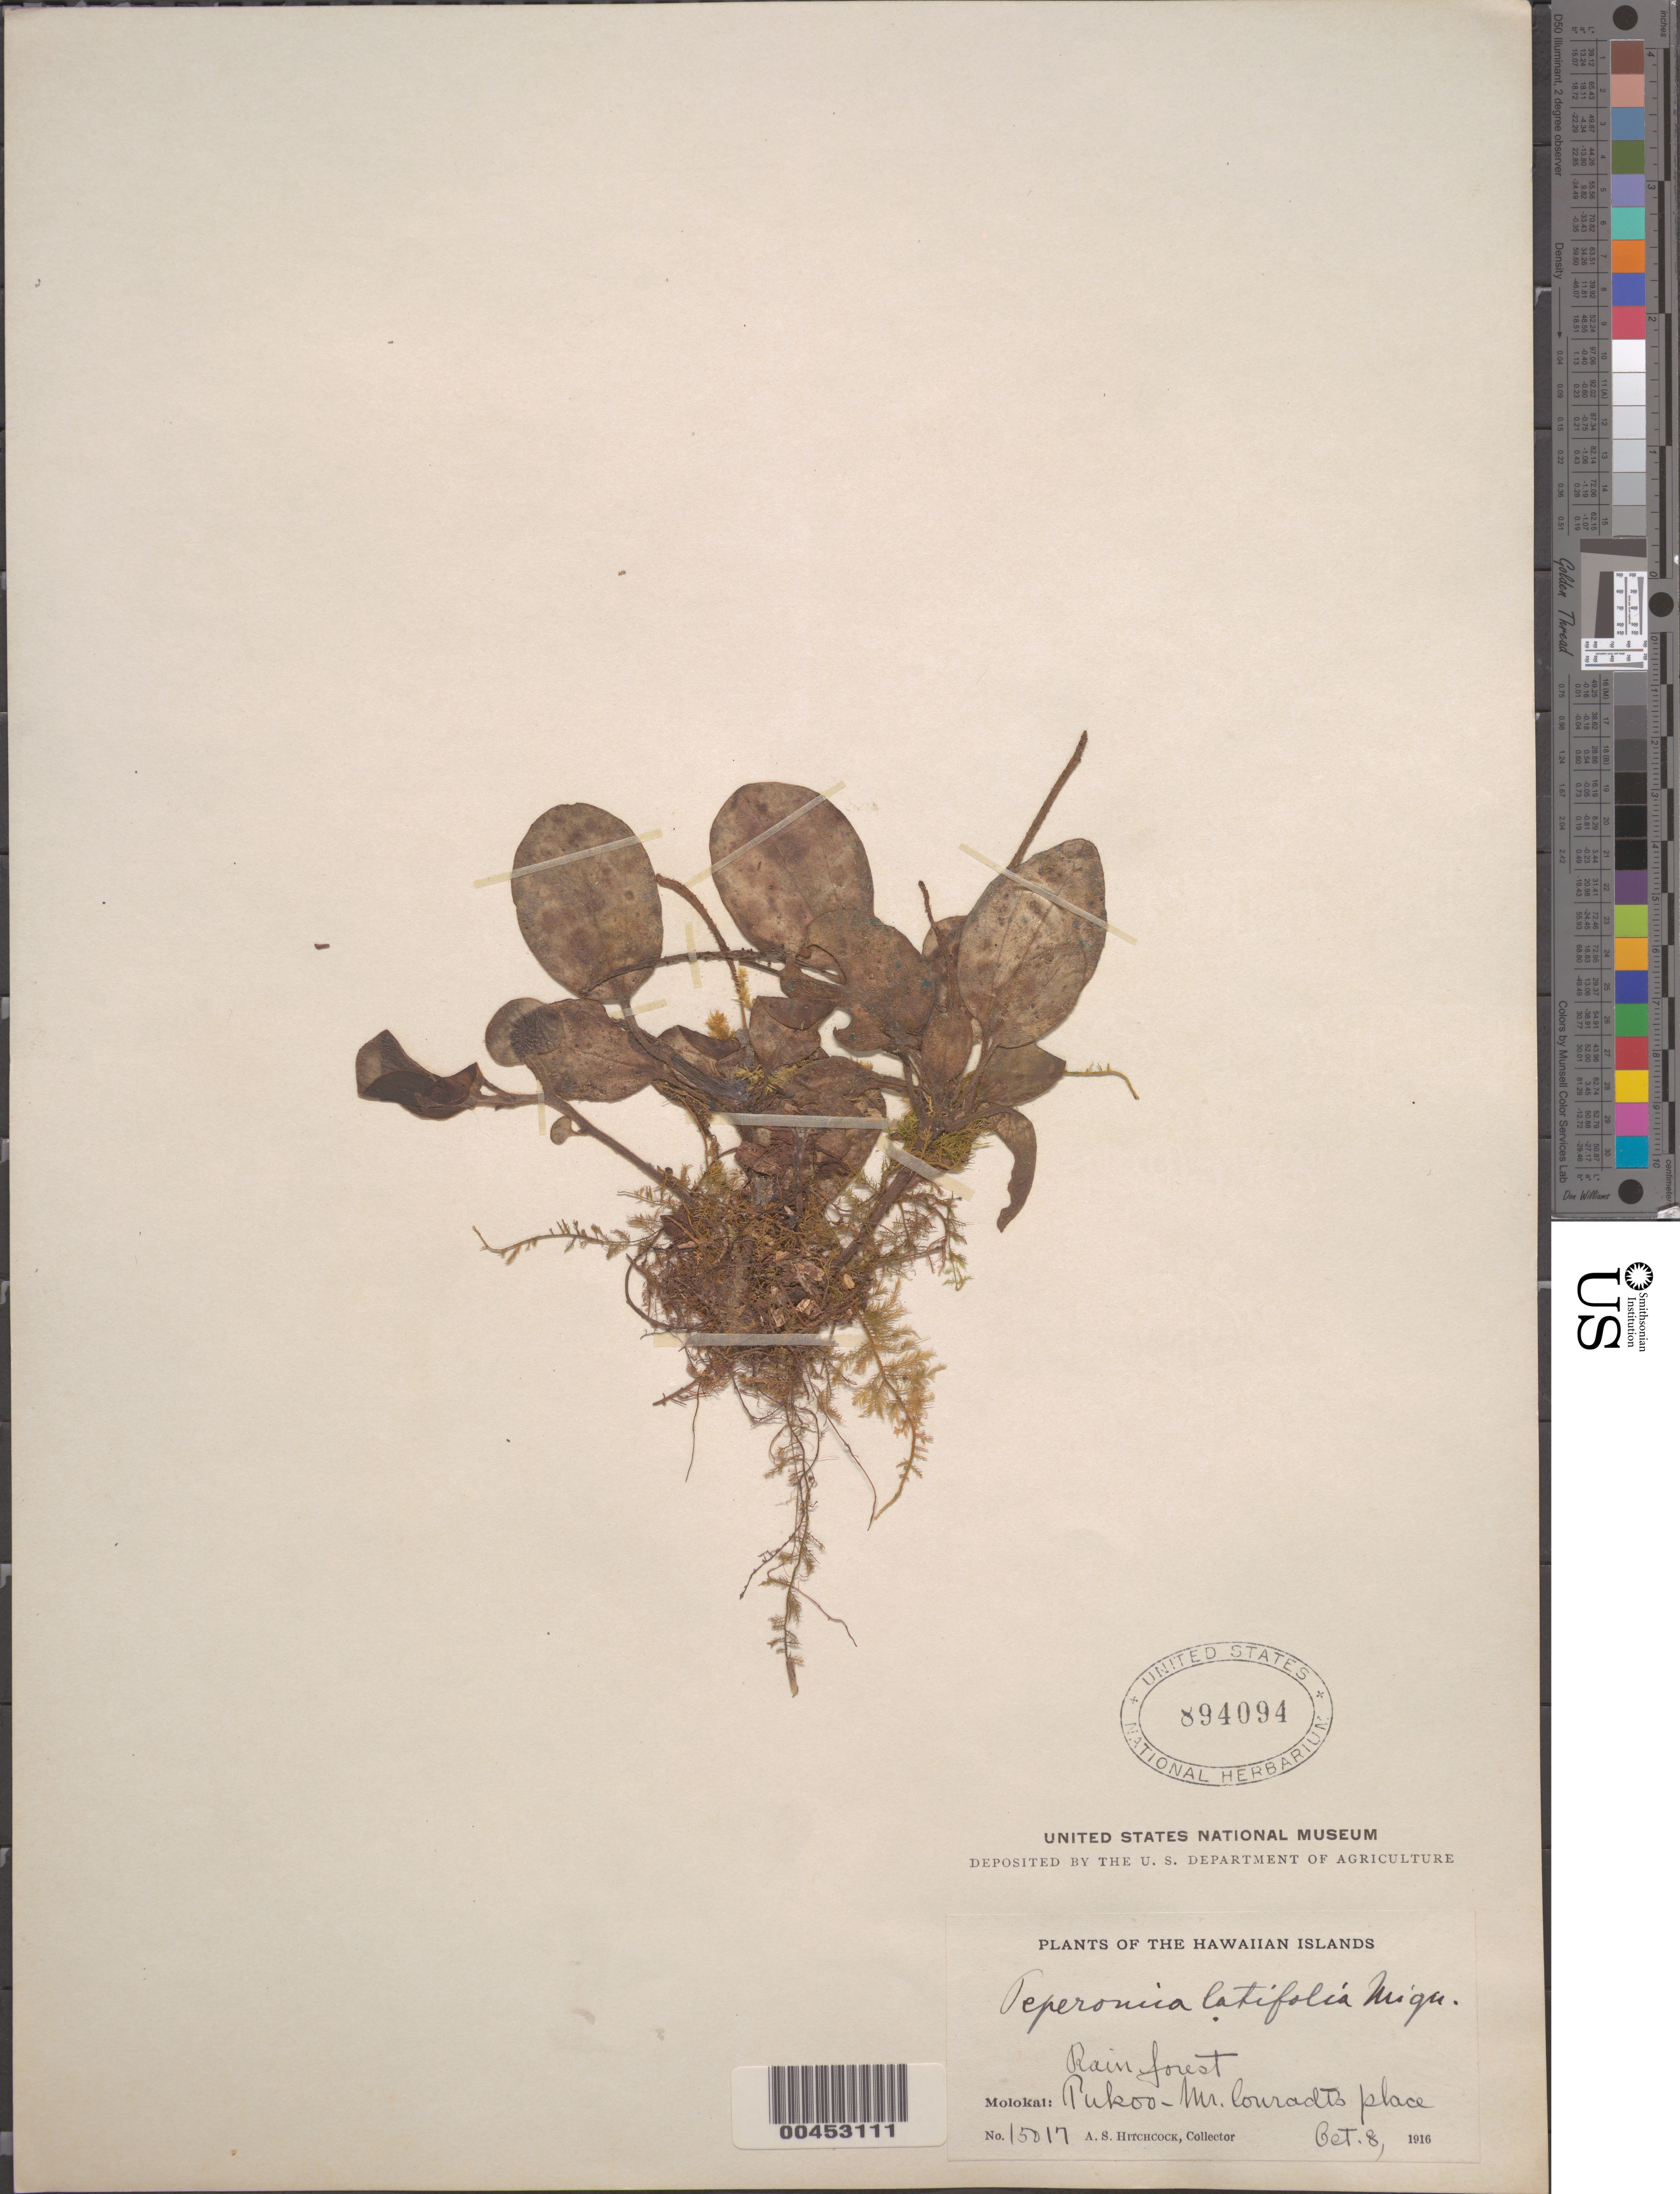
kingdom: Plantae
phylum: Tracheophyta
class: Magnoliopsida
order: Piperales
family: Piperaceae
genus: Peperomia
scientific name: Peperomia latifolia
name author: Miq.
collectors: A. S. Hitchcock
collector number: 15017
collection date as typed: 8 Oct 1916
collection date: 1916-10-08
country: United States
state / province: Hawaii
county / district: Maui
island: Moloka'i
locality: Pukoo - Mr. Conradt's place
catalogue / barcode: US 894094